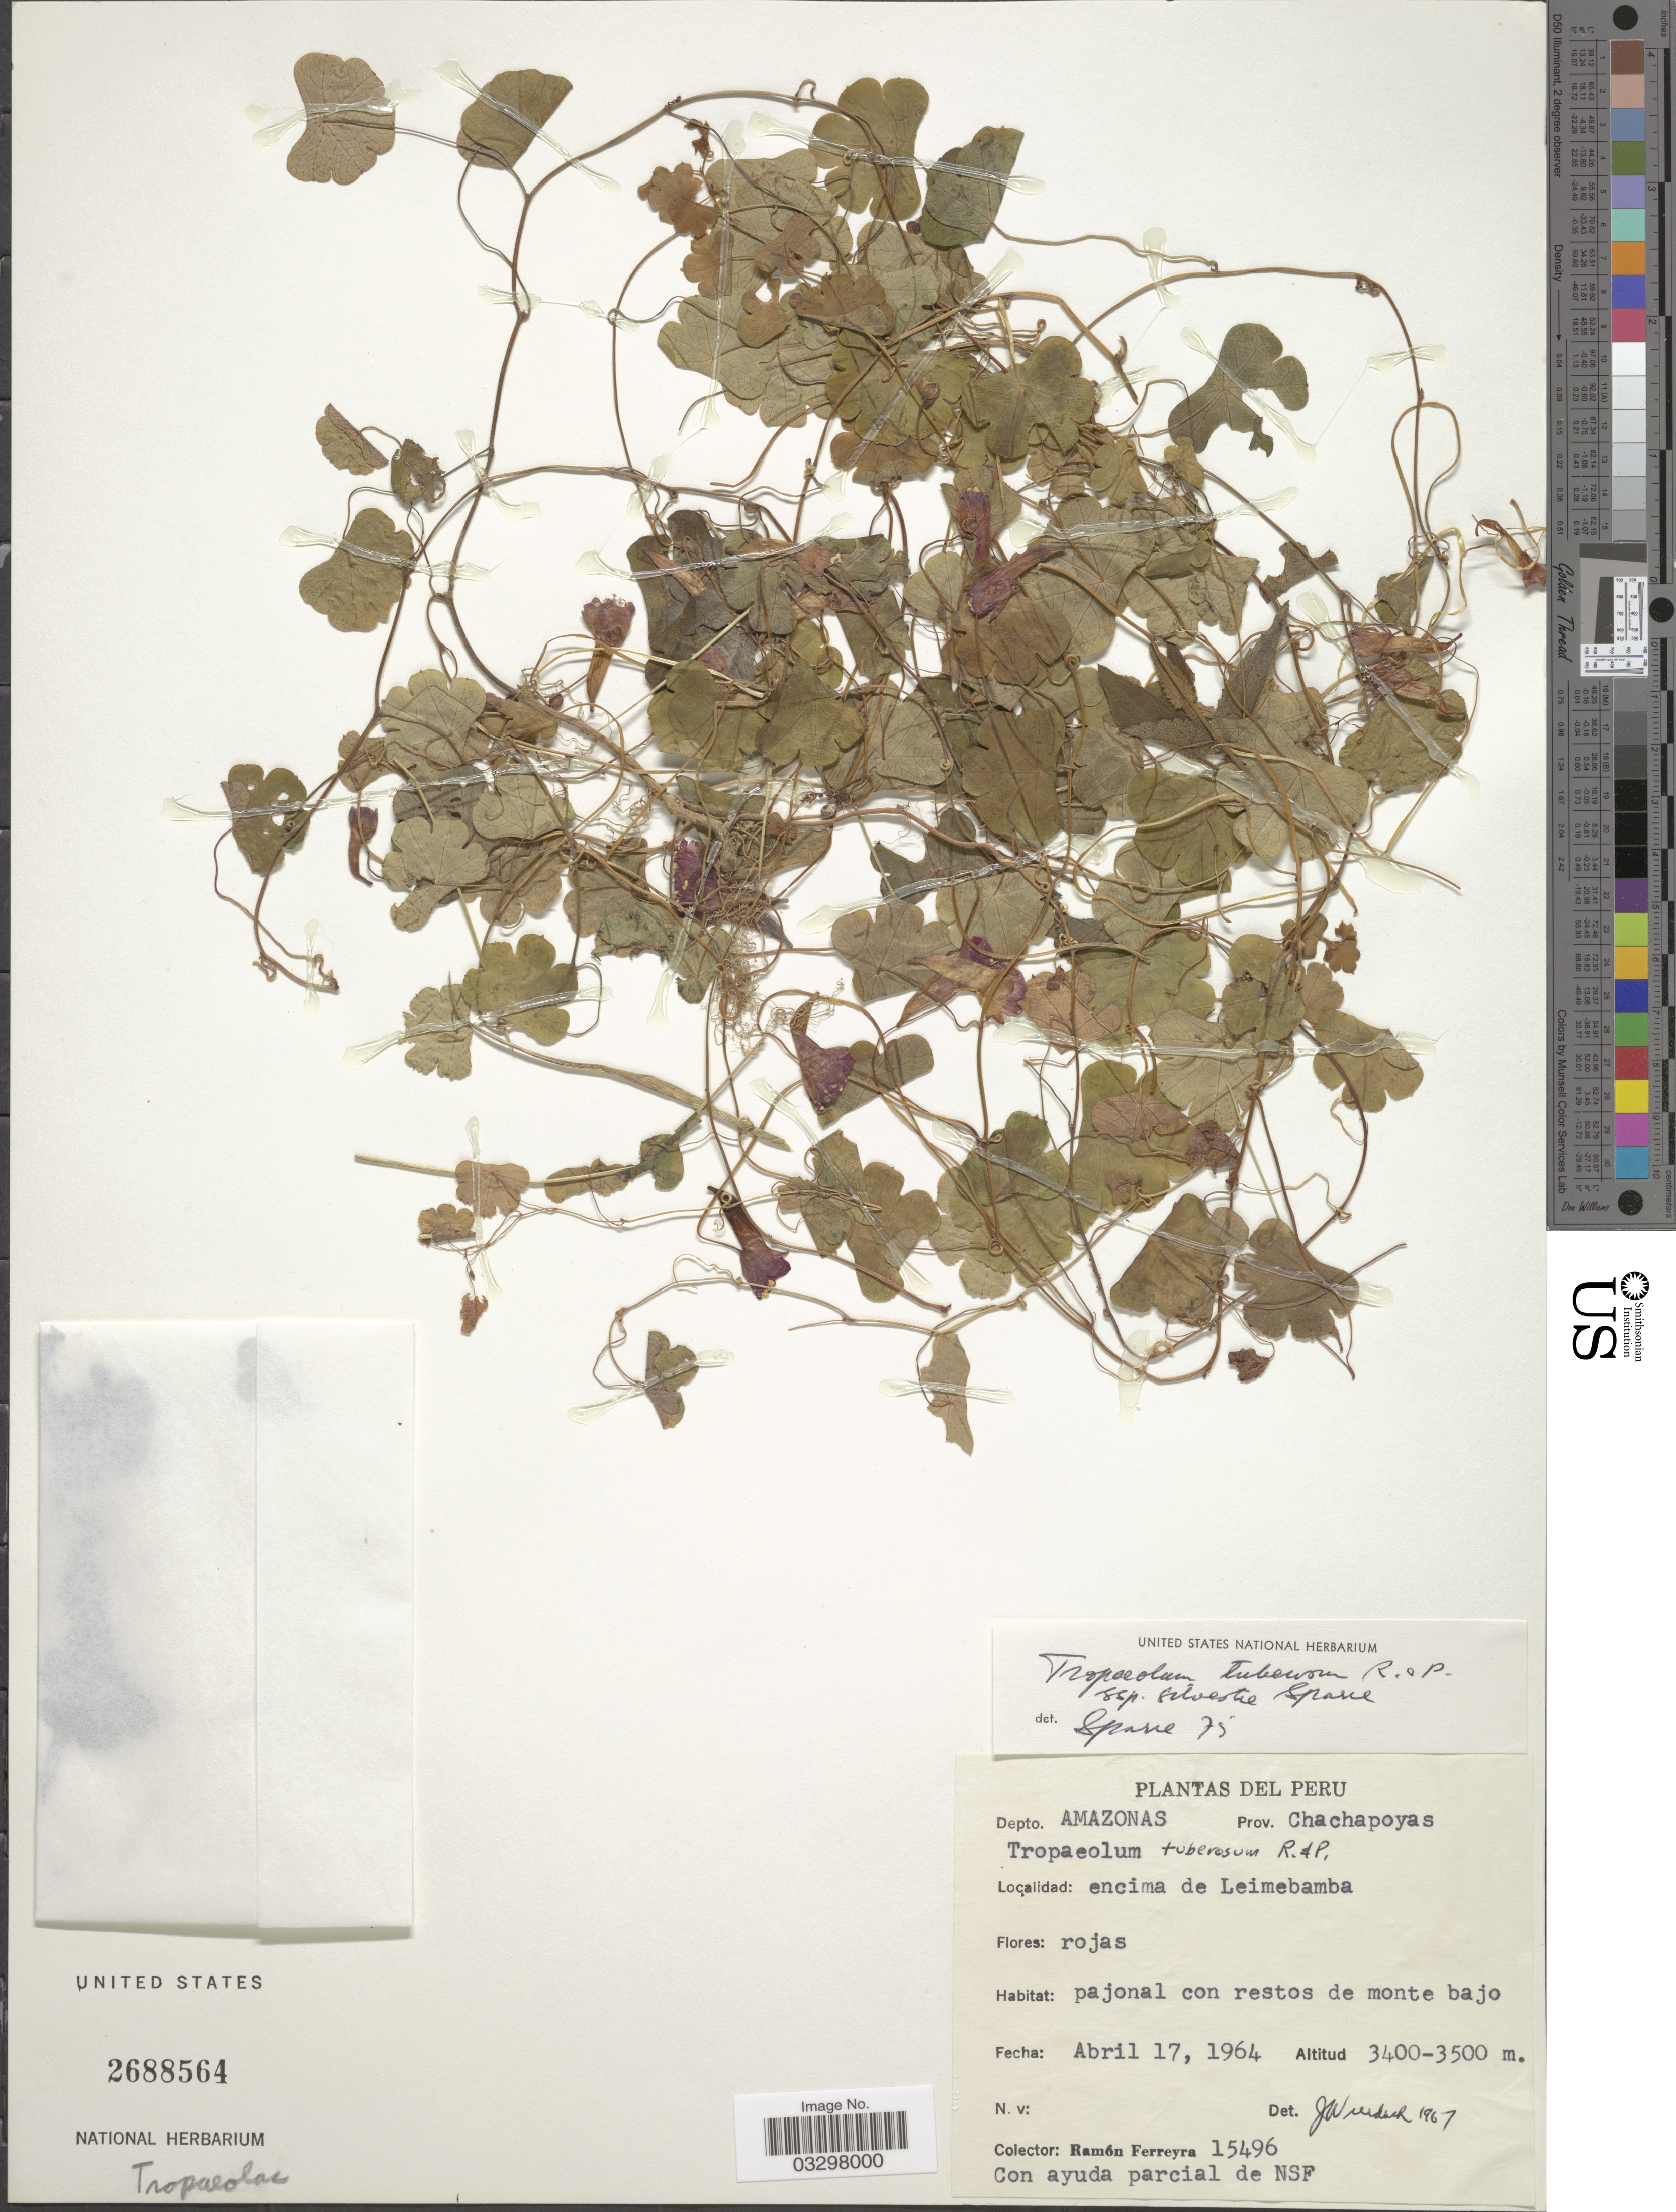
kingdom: Plantae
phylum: Tracheophyta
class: Magnoliopsida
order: Brassicales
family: Tropaeolaceae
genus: Tropaeolum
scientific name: Tropaeolum tuberosum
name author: Ruiz & Pav.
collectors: R. A. Ferreyra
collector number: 15496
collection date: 1964-04-17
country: Peru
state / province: Amazonas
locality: Depto. Amazonas, Prov. Chachapoyas, encima de Leimebamba.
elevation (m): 3400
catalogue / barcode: US 2688564